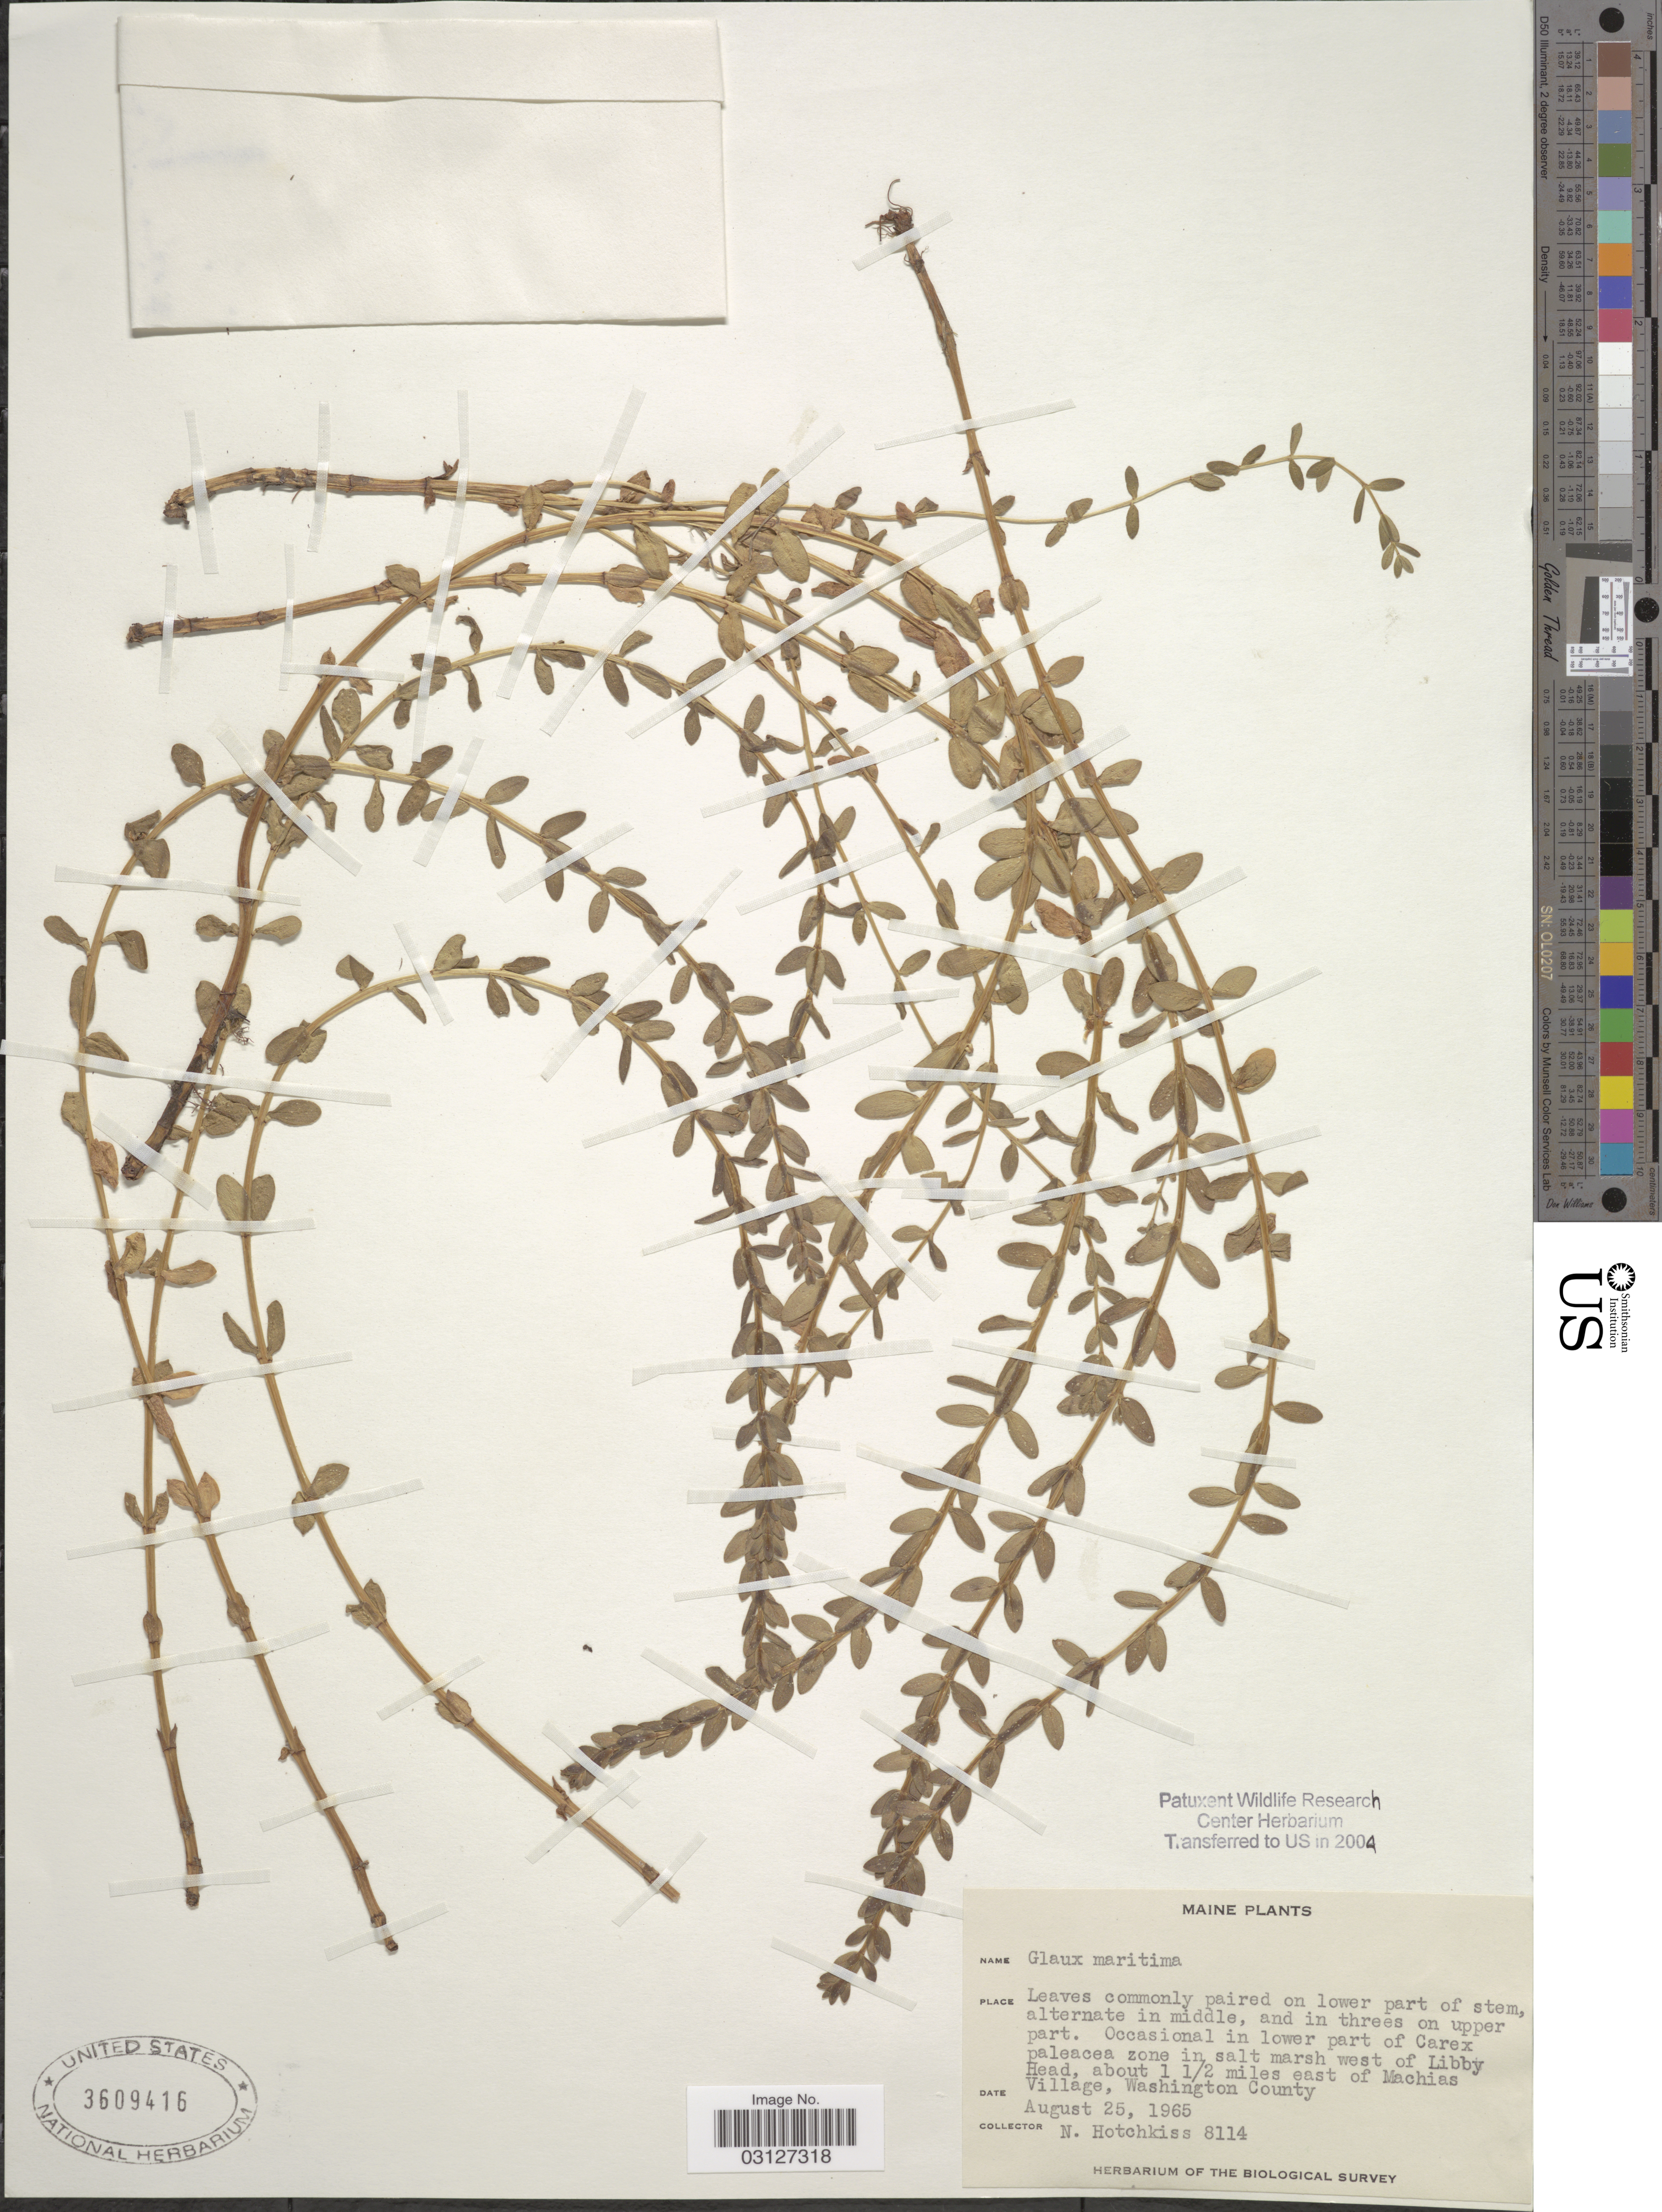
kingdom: Plantae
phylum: Tracheophyta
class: Magnoliopsida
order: Ericales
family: Primulaceae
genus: Glaux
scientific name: Glaux maritima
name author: L.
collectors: N. Hotchkiss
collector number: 8114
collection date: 1965-08-25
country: United States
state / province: Maine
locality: Occasional in lower part of Carex paleacea zone in salt marsh west of Libby Head, about 1½ miles east of Machias Village, Washington County.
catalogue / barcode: US 3609416